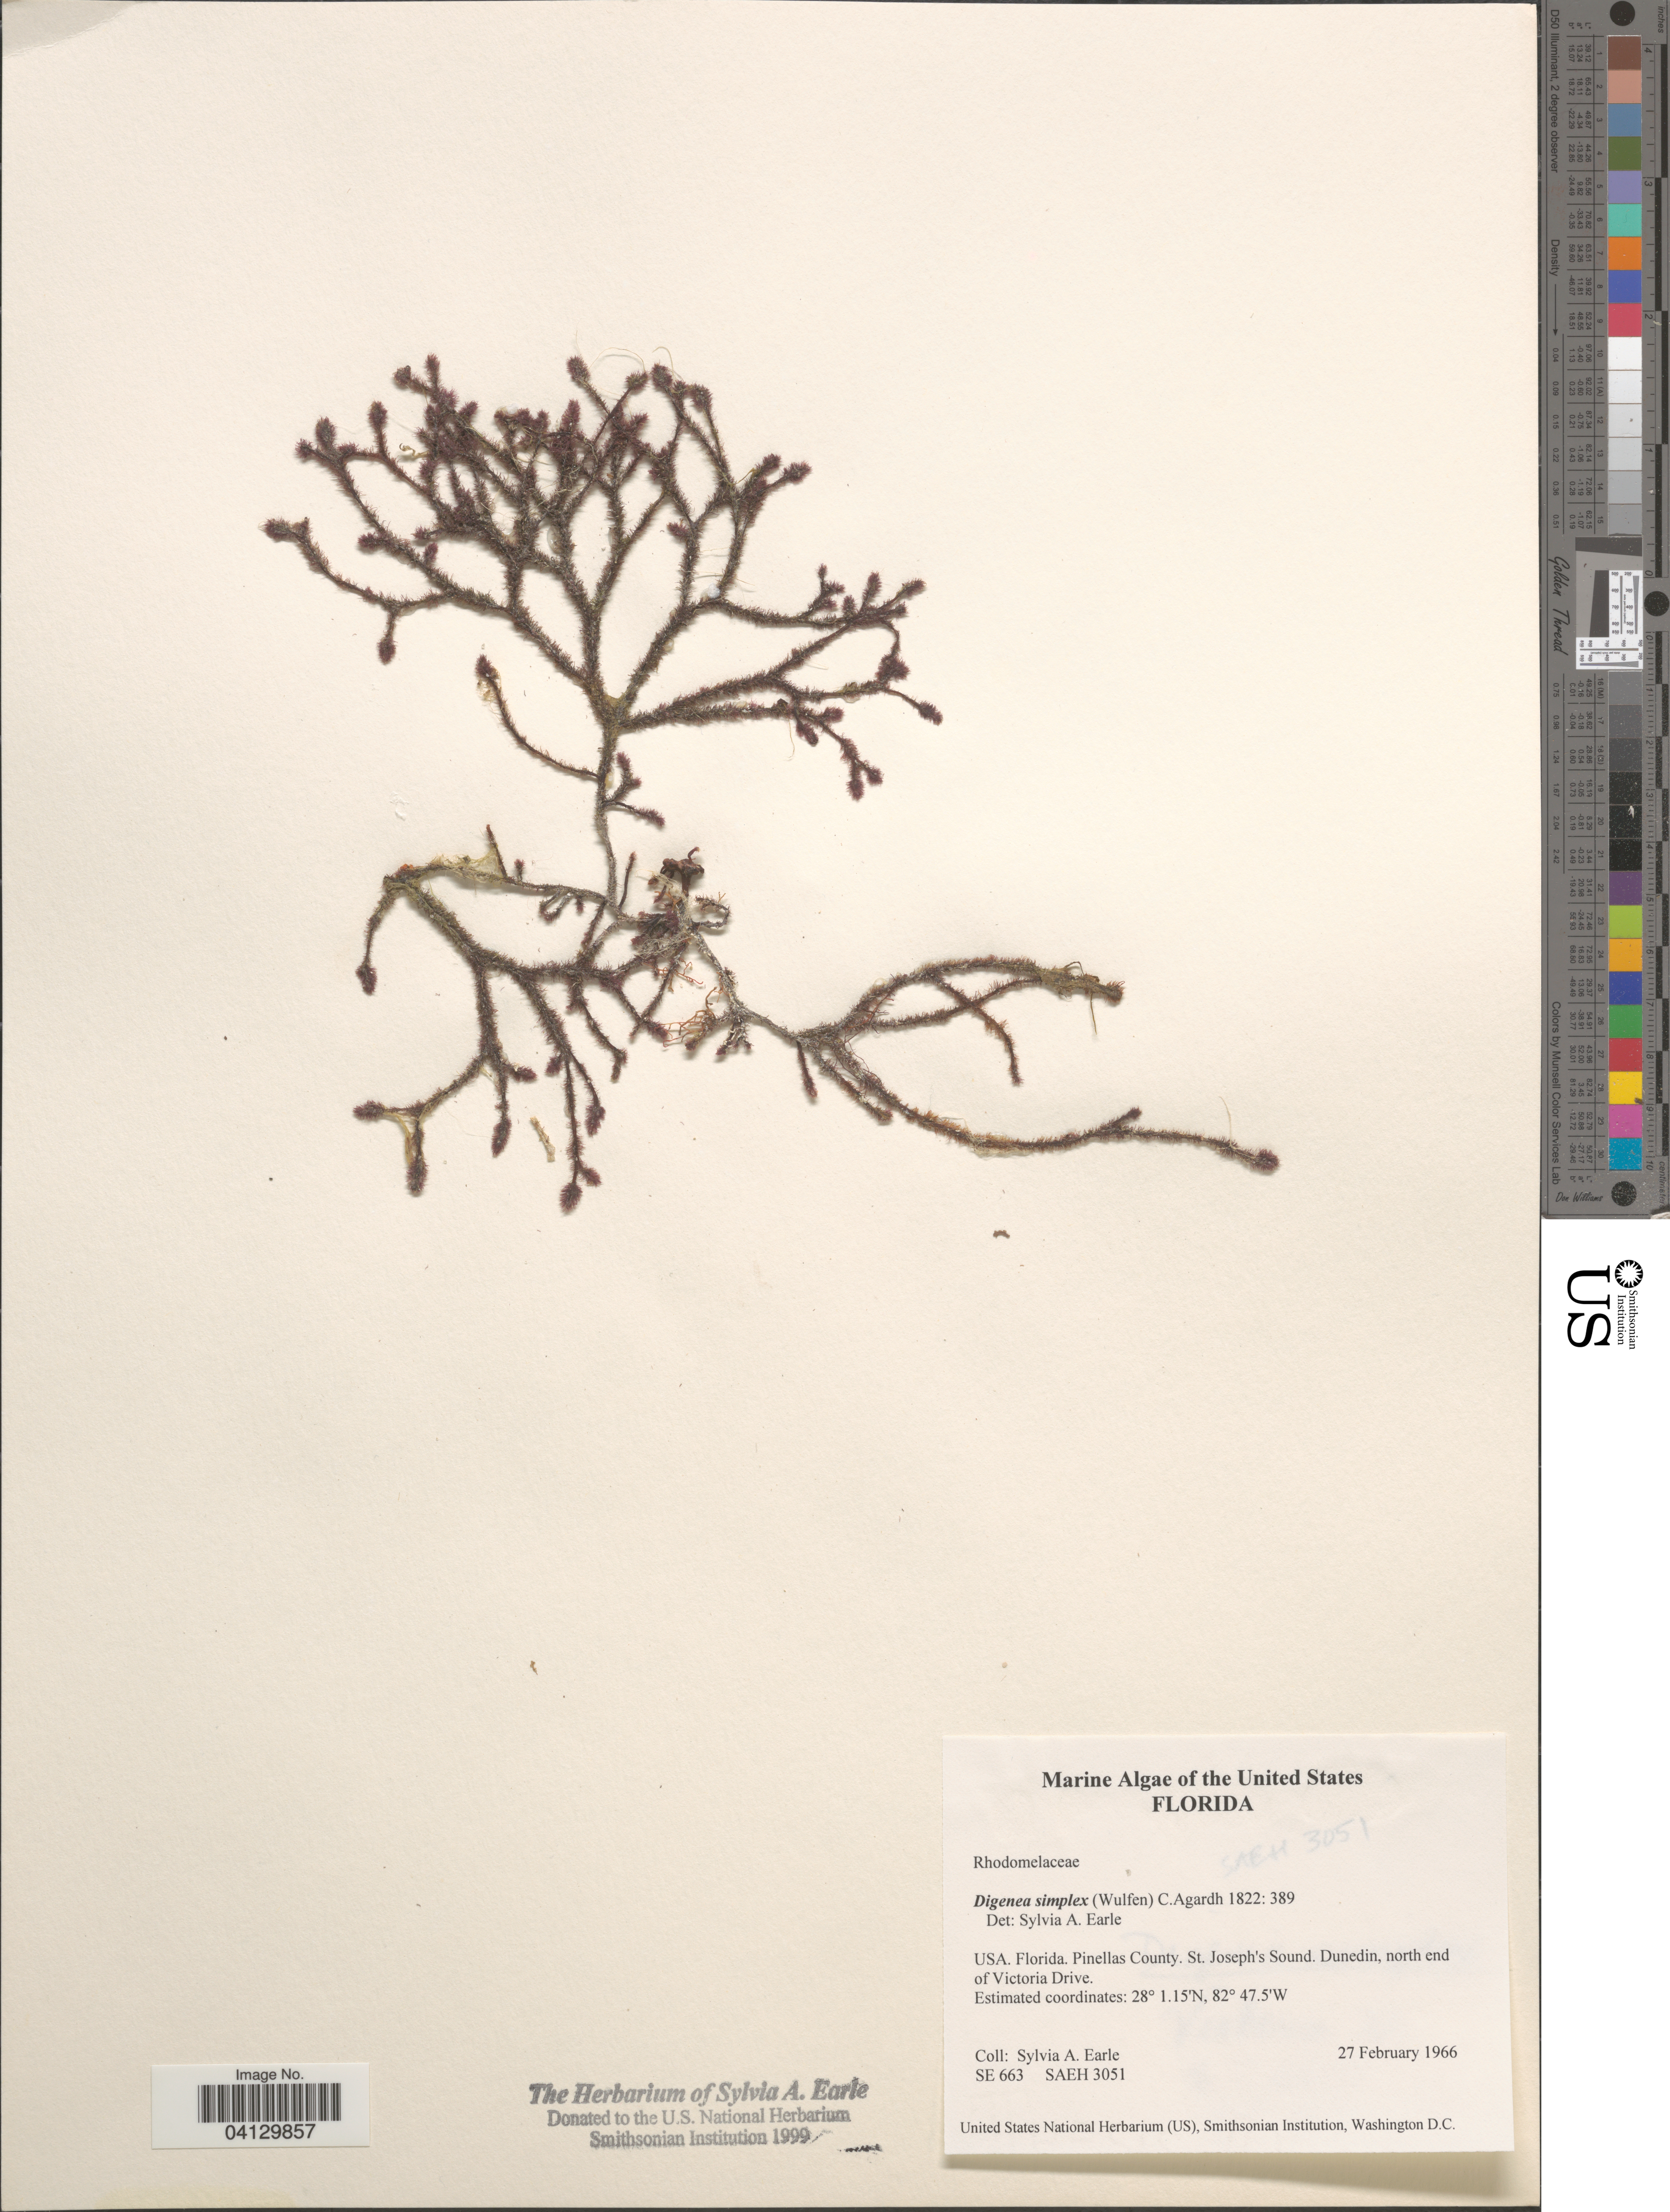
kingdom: Plantae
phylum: Rhodophyta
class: Florideophyceae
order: Ceramiales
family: Rhodomelaceae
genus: Digenea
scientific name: Digenea simplex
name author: (Wulfen) C. Agardh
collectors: S. A. Earle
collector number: SE663/SAEH3051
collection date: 1966-02-27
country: United States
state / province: Florida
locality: Pinellas County. St. Joseph's Sound. Dunedin, north end of Victoria Drive.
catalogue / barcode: US 328680